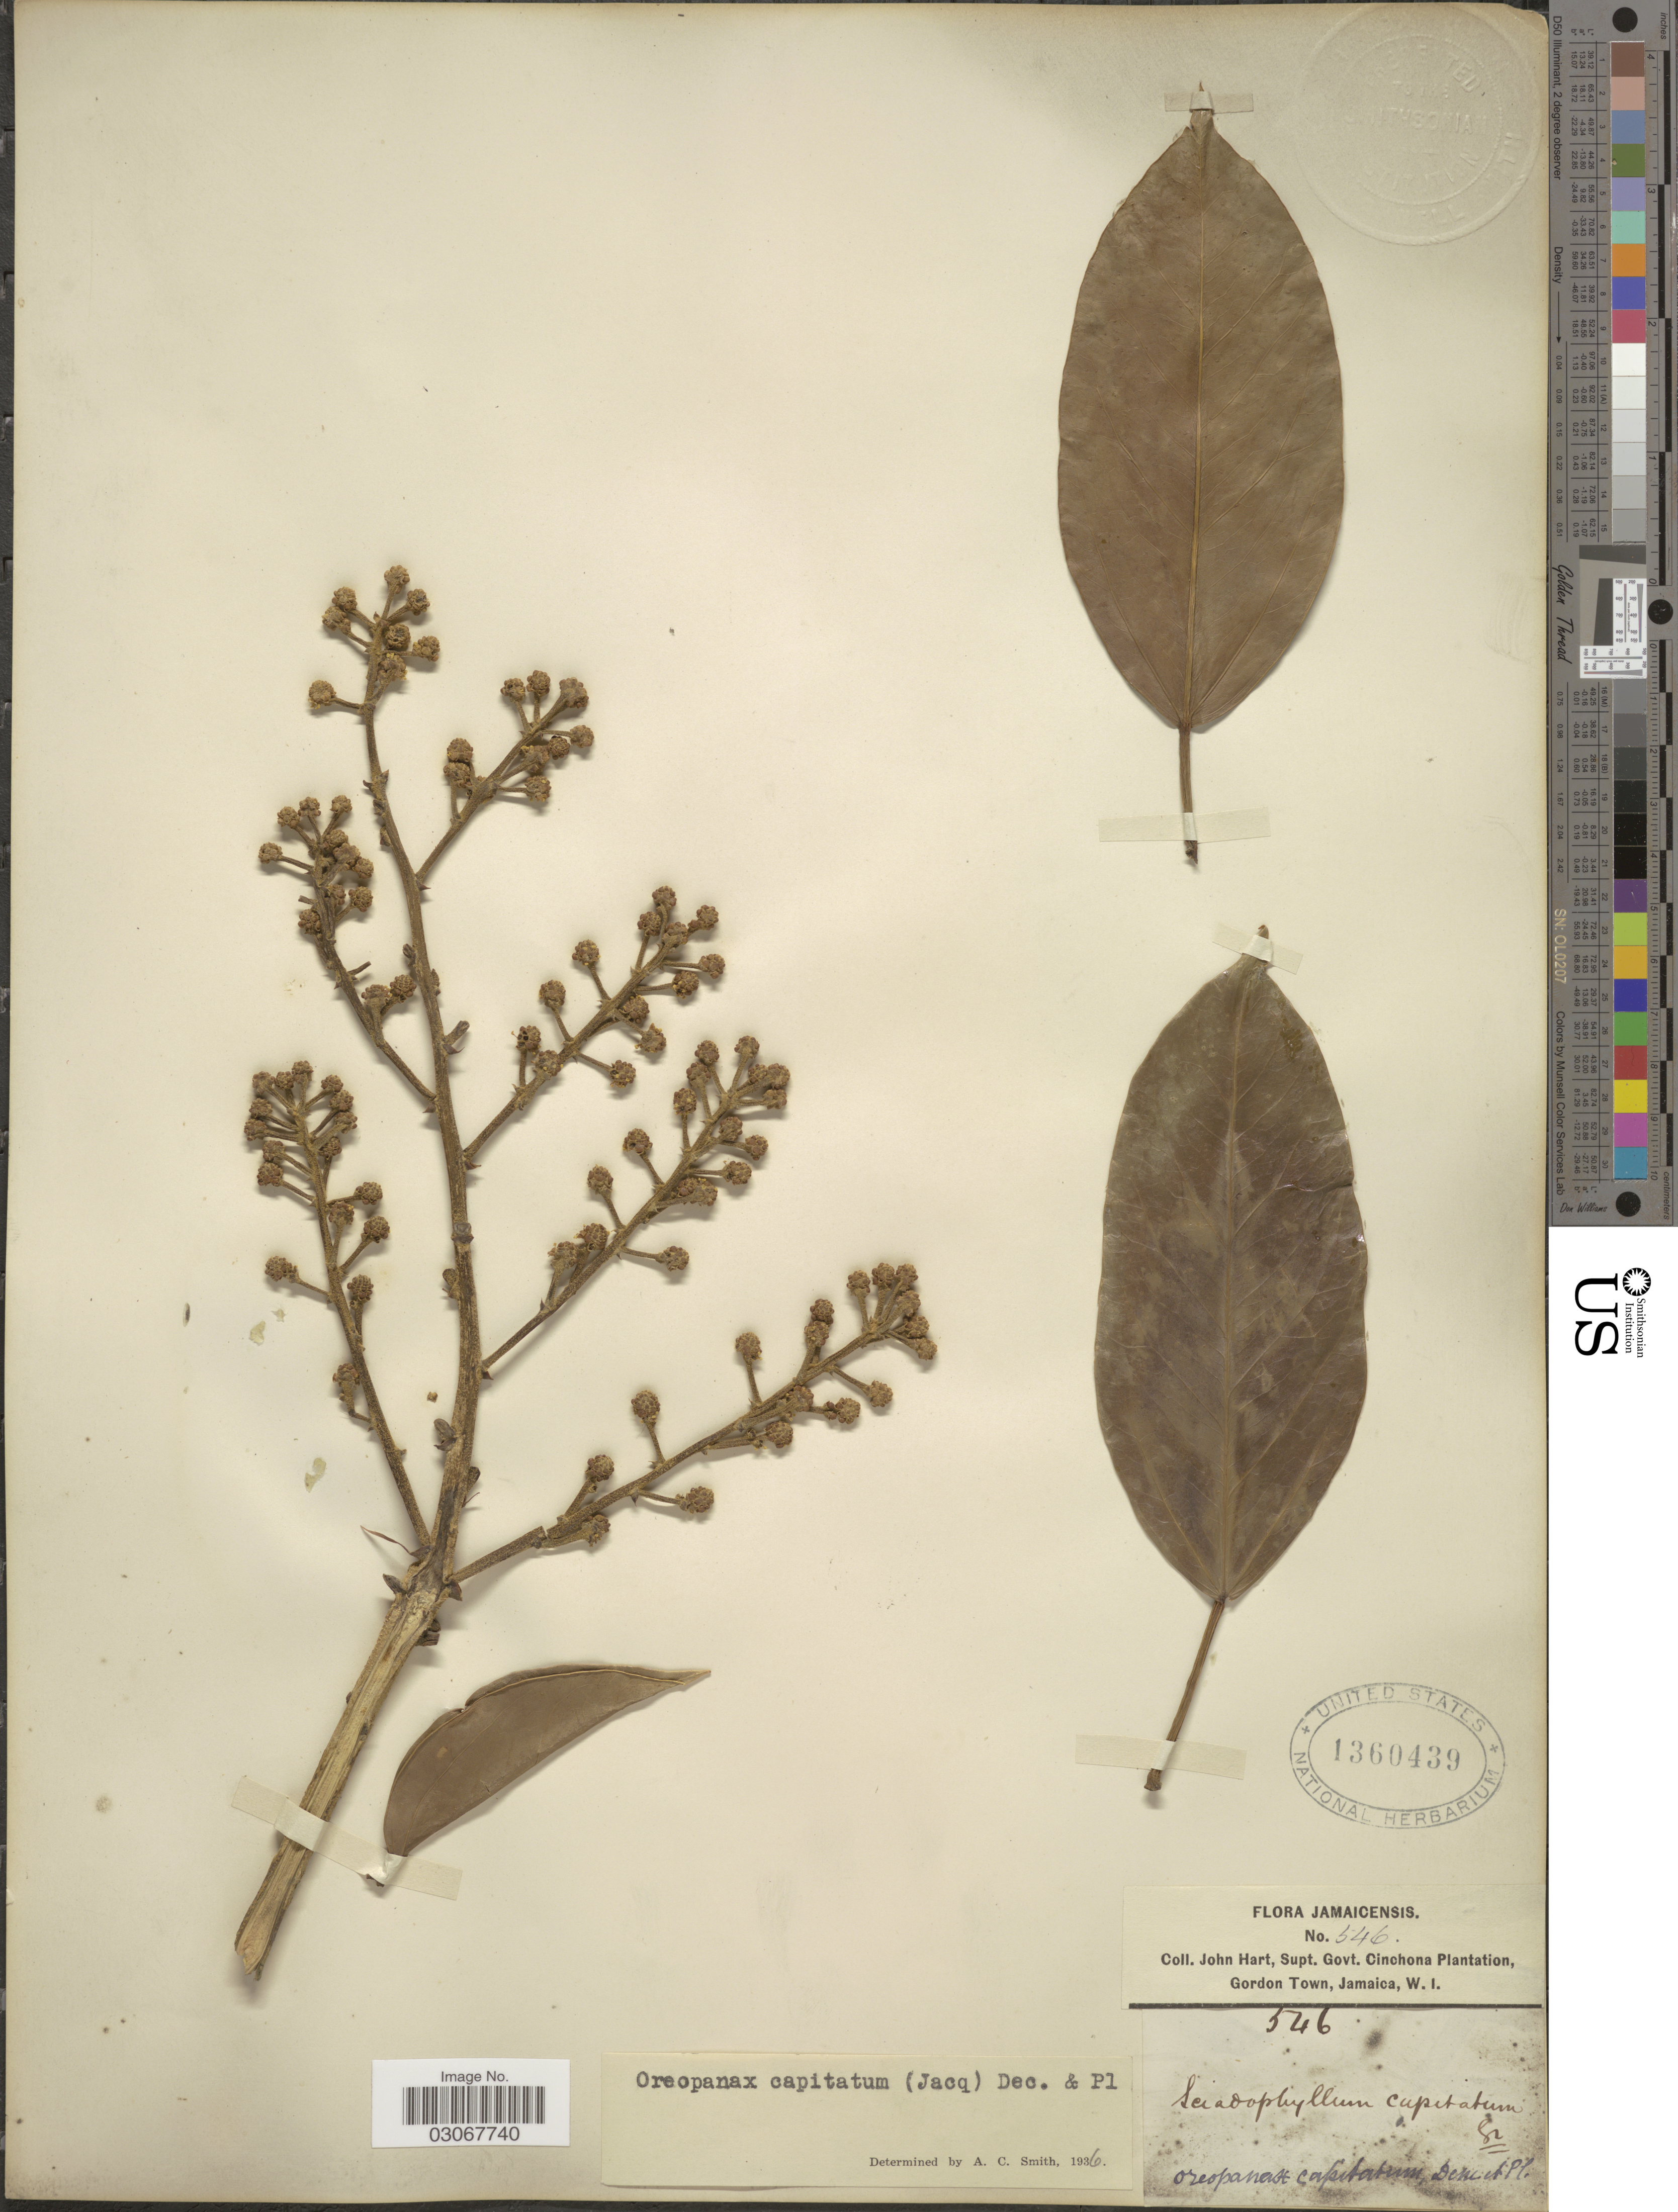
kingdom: Plantae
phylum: Tracheophyta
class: Magnoliopsida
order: Apiales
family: Araliaceae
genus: Oreopanax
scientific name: Oreopanax capitatus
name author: (Jacq.) Decne. & Planch.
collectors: J. H. Hart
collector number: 546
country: Jamaica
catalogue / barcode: US 1360439